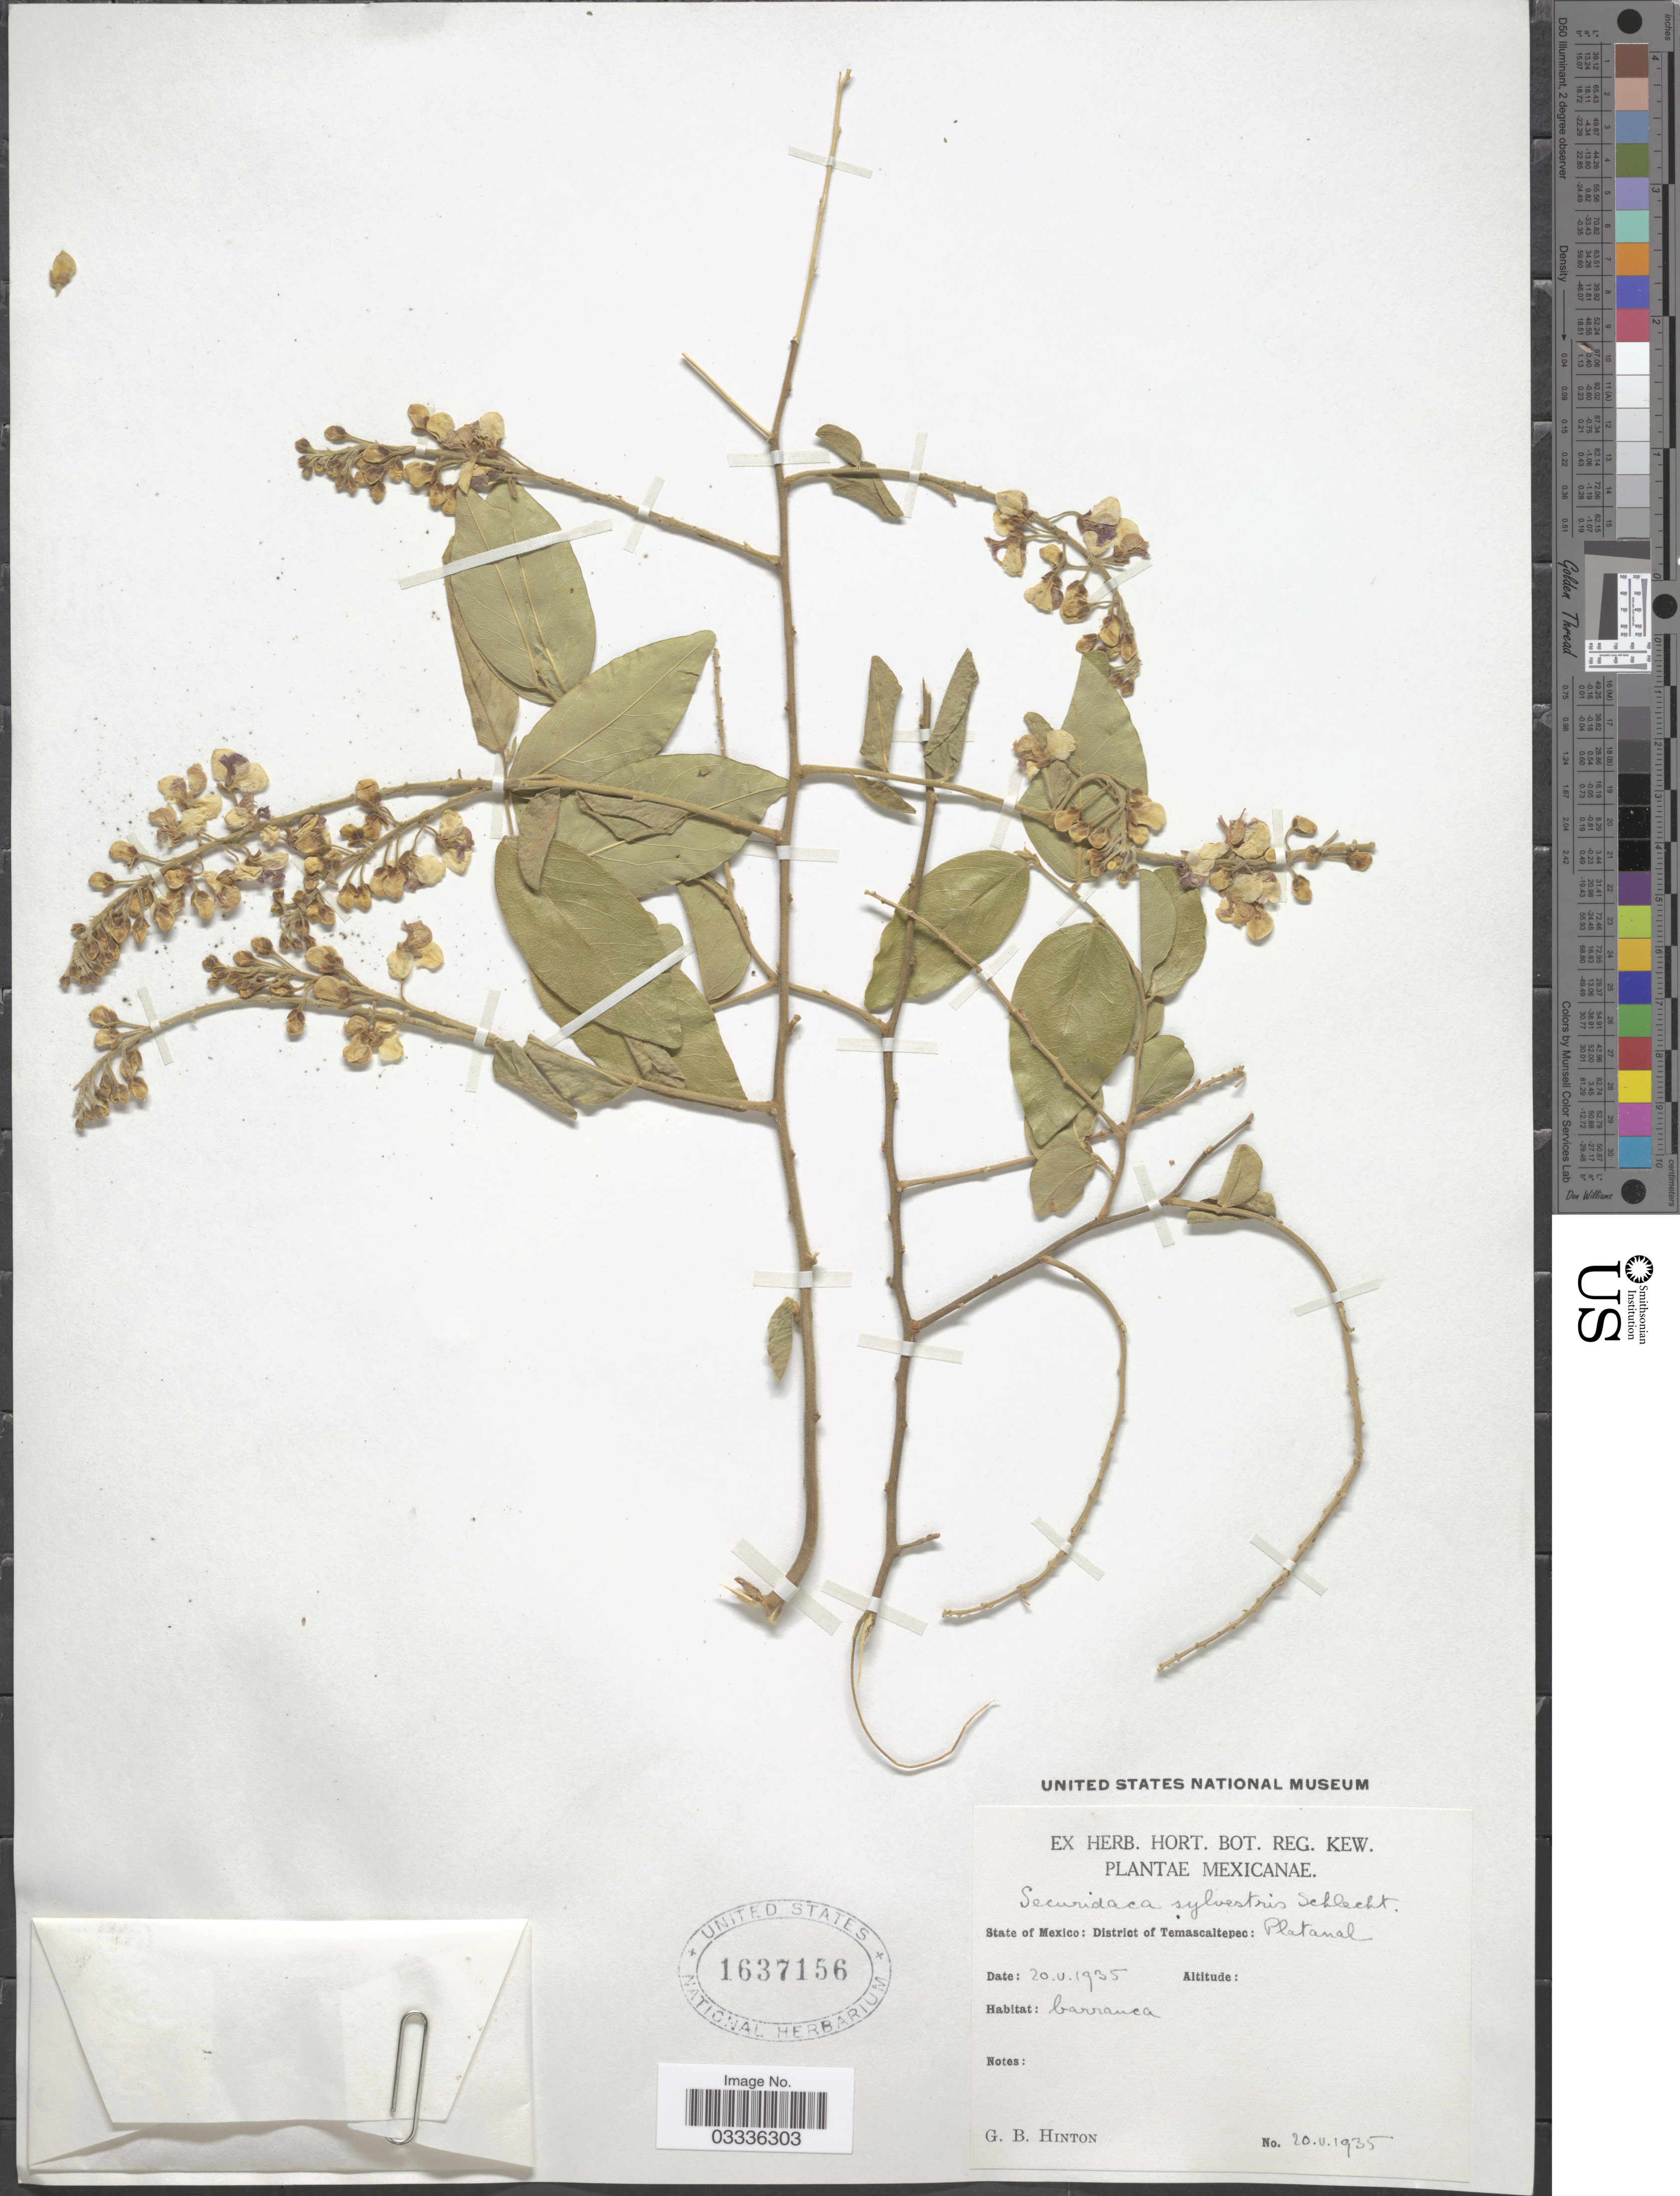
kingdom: Plantae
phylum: Tracheophyta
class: Magnoliopsida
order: Fabales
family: Polygalaceae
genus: Securidaca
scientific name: Securidaca sylvestris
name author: Schltdl.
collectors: G. B. Hinton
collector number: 20.v.1935?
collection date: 1935-05-20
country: Mexico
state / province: México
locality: District of Temascaltepec: Platanal.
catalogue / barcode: US 1637156